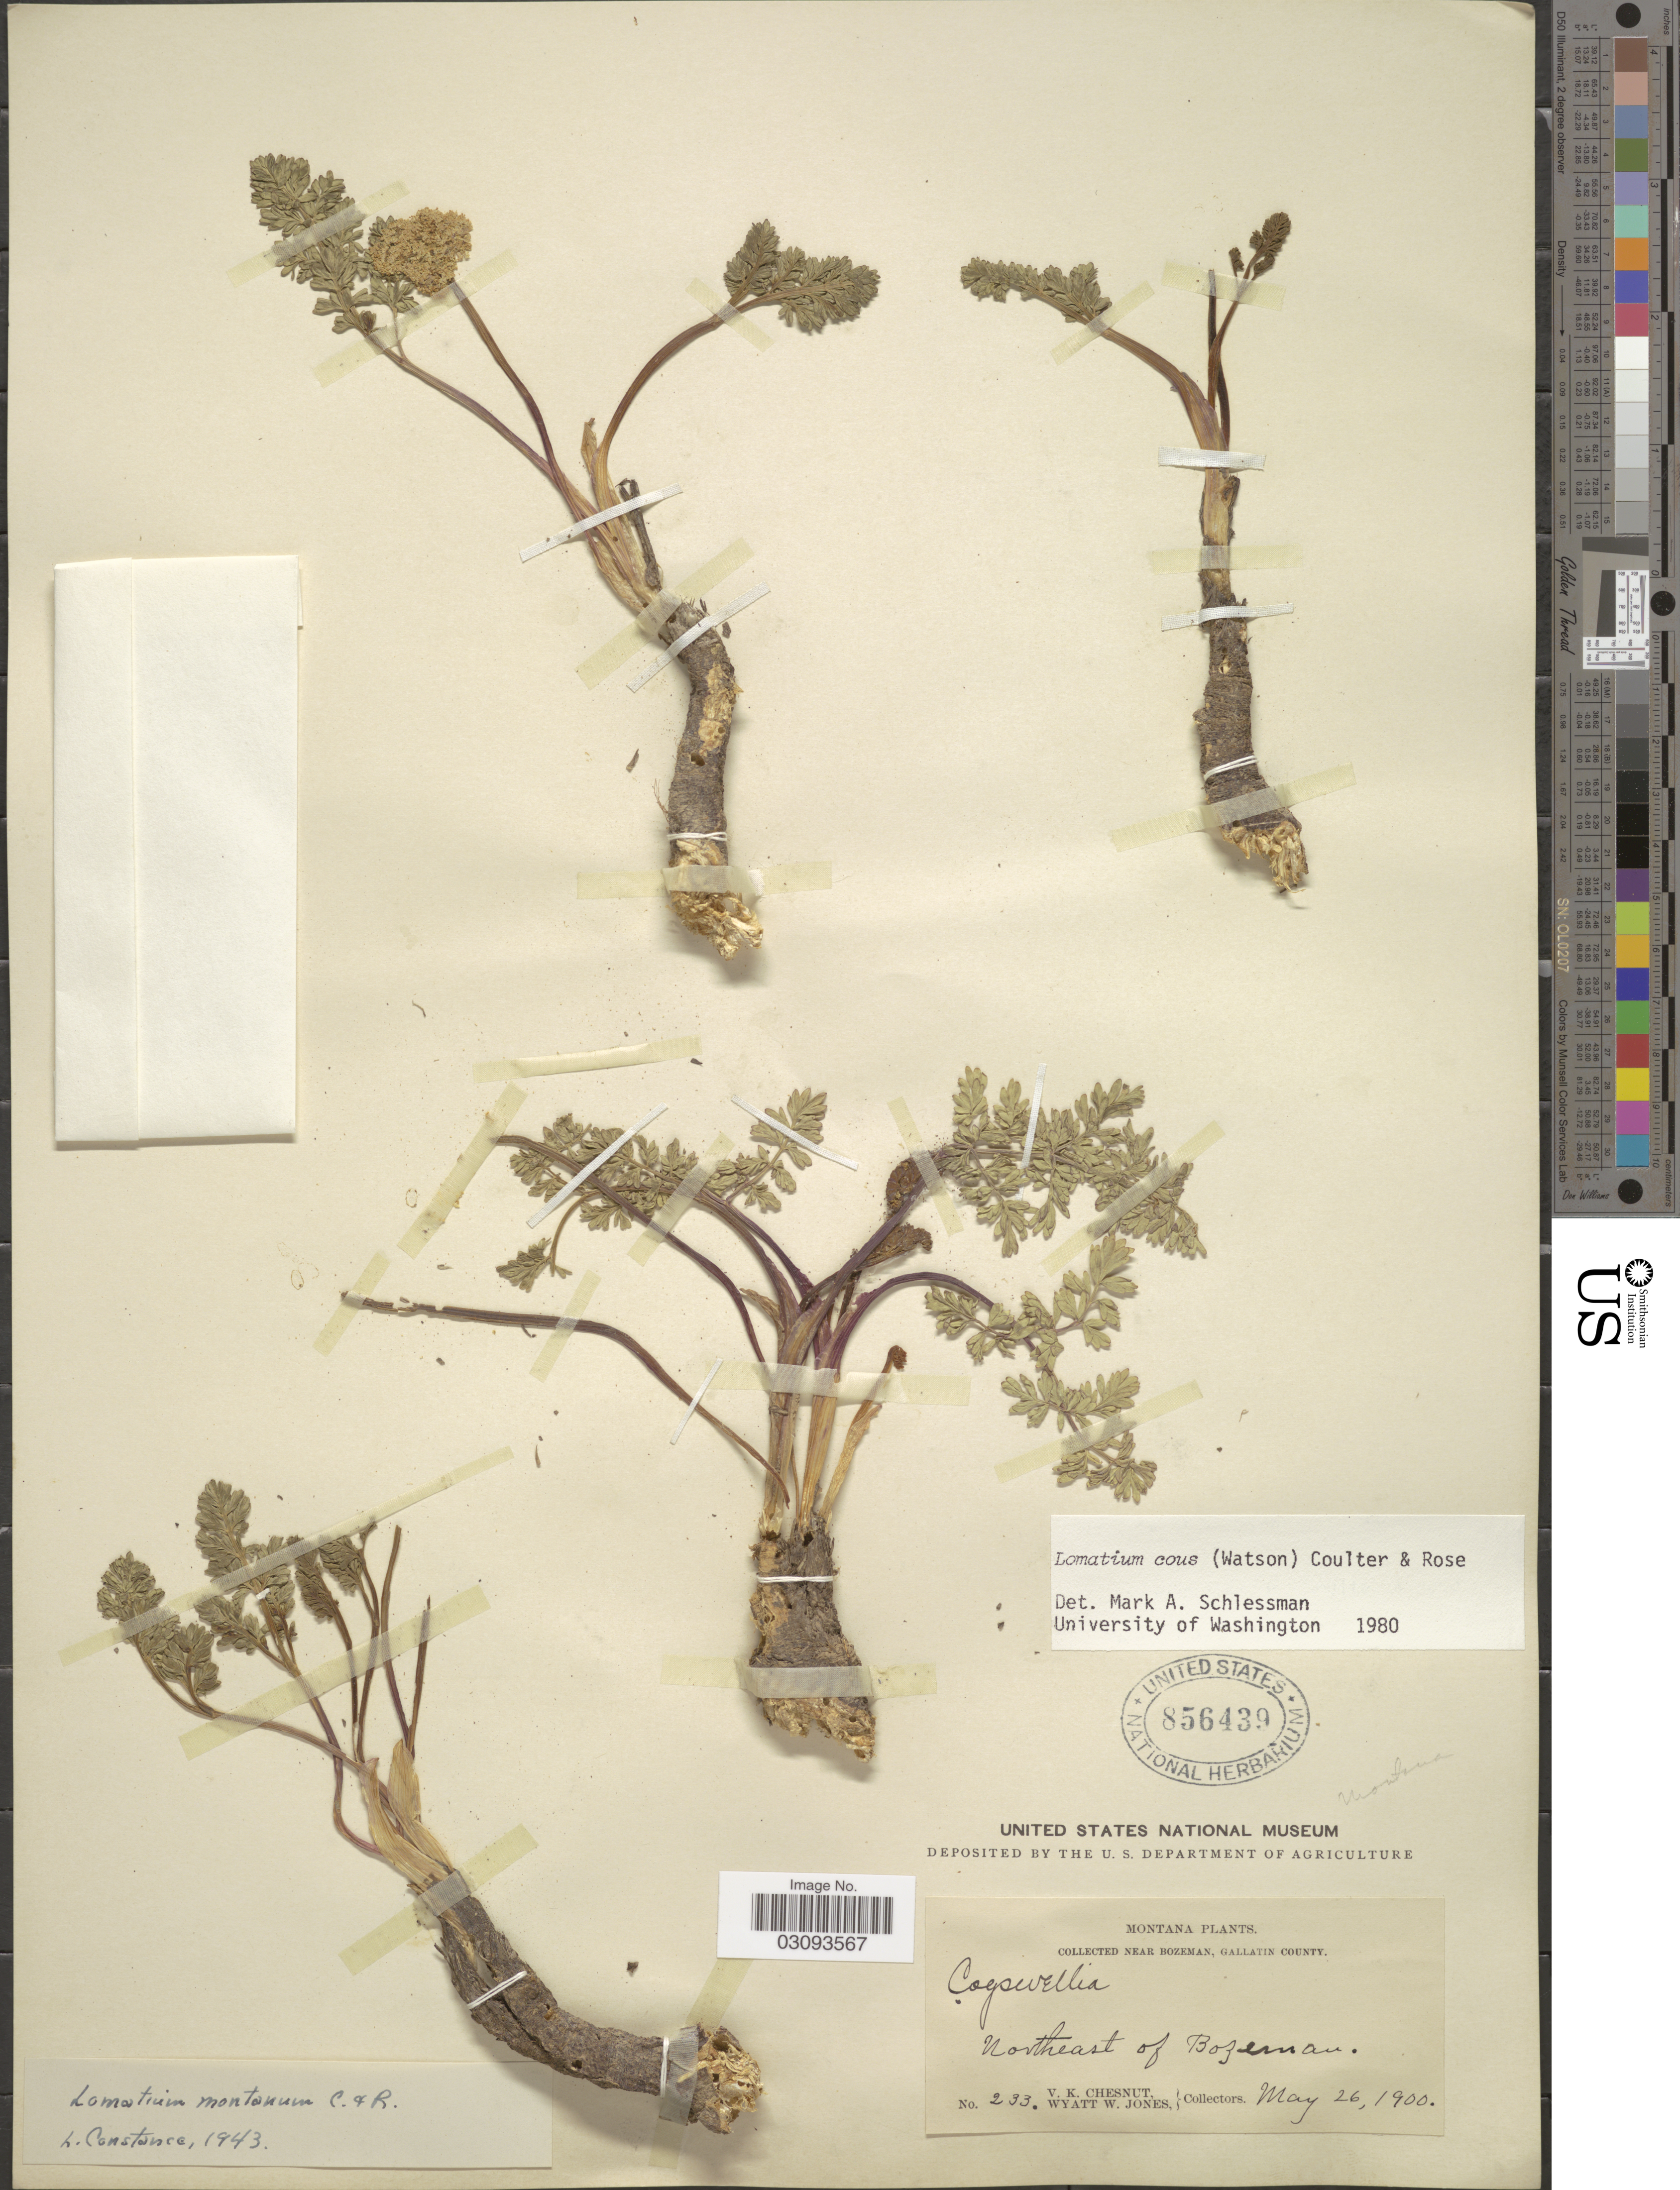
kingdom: Plantae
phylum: Tracheophyta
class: Magnoliopsida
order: Apiales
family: Apiaceae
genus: Lomatium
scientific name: Lomatium cous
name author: (S. Watson) J.M. Coult. & Rose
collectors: V. Chesnut & W. W. Jones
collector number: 233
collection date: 1900-05-26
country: United States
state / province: Montana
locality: Near Bozeman, Gallatin County. Northeast of Bozeman.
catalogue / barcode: US 856439